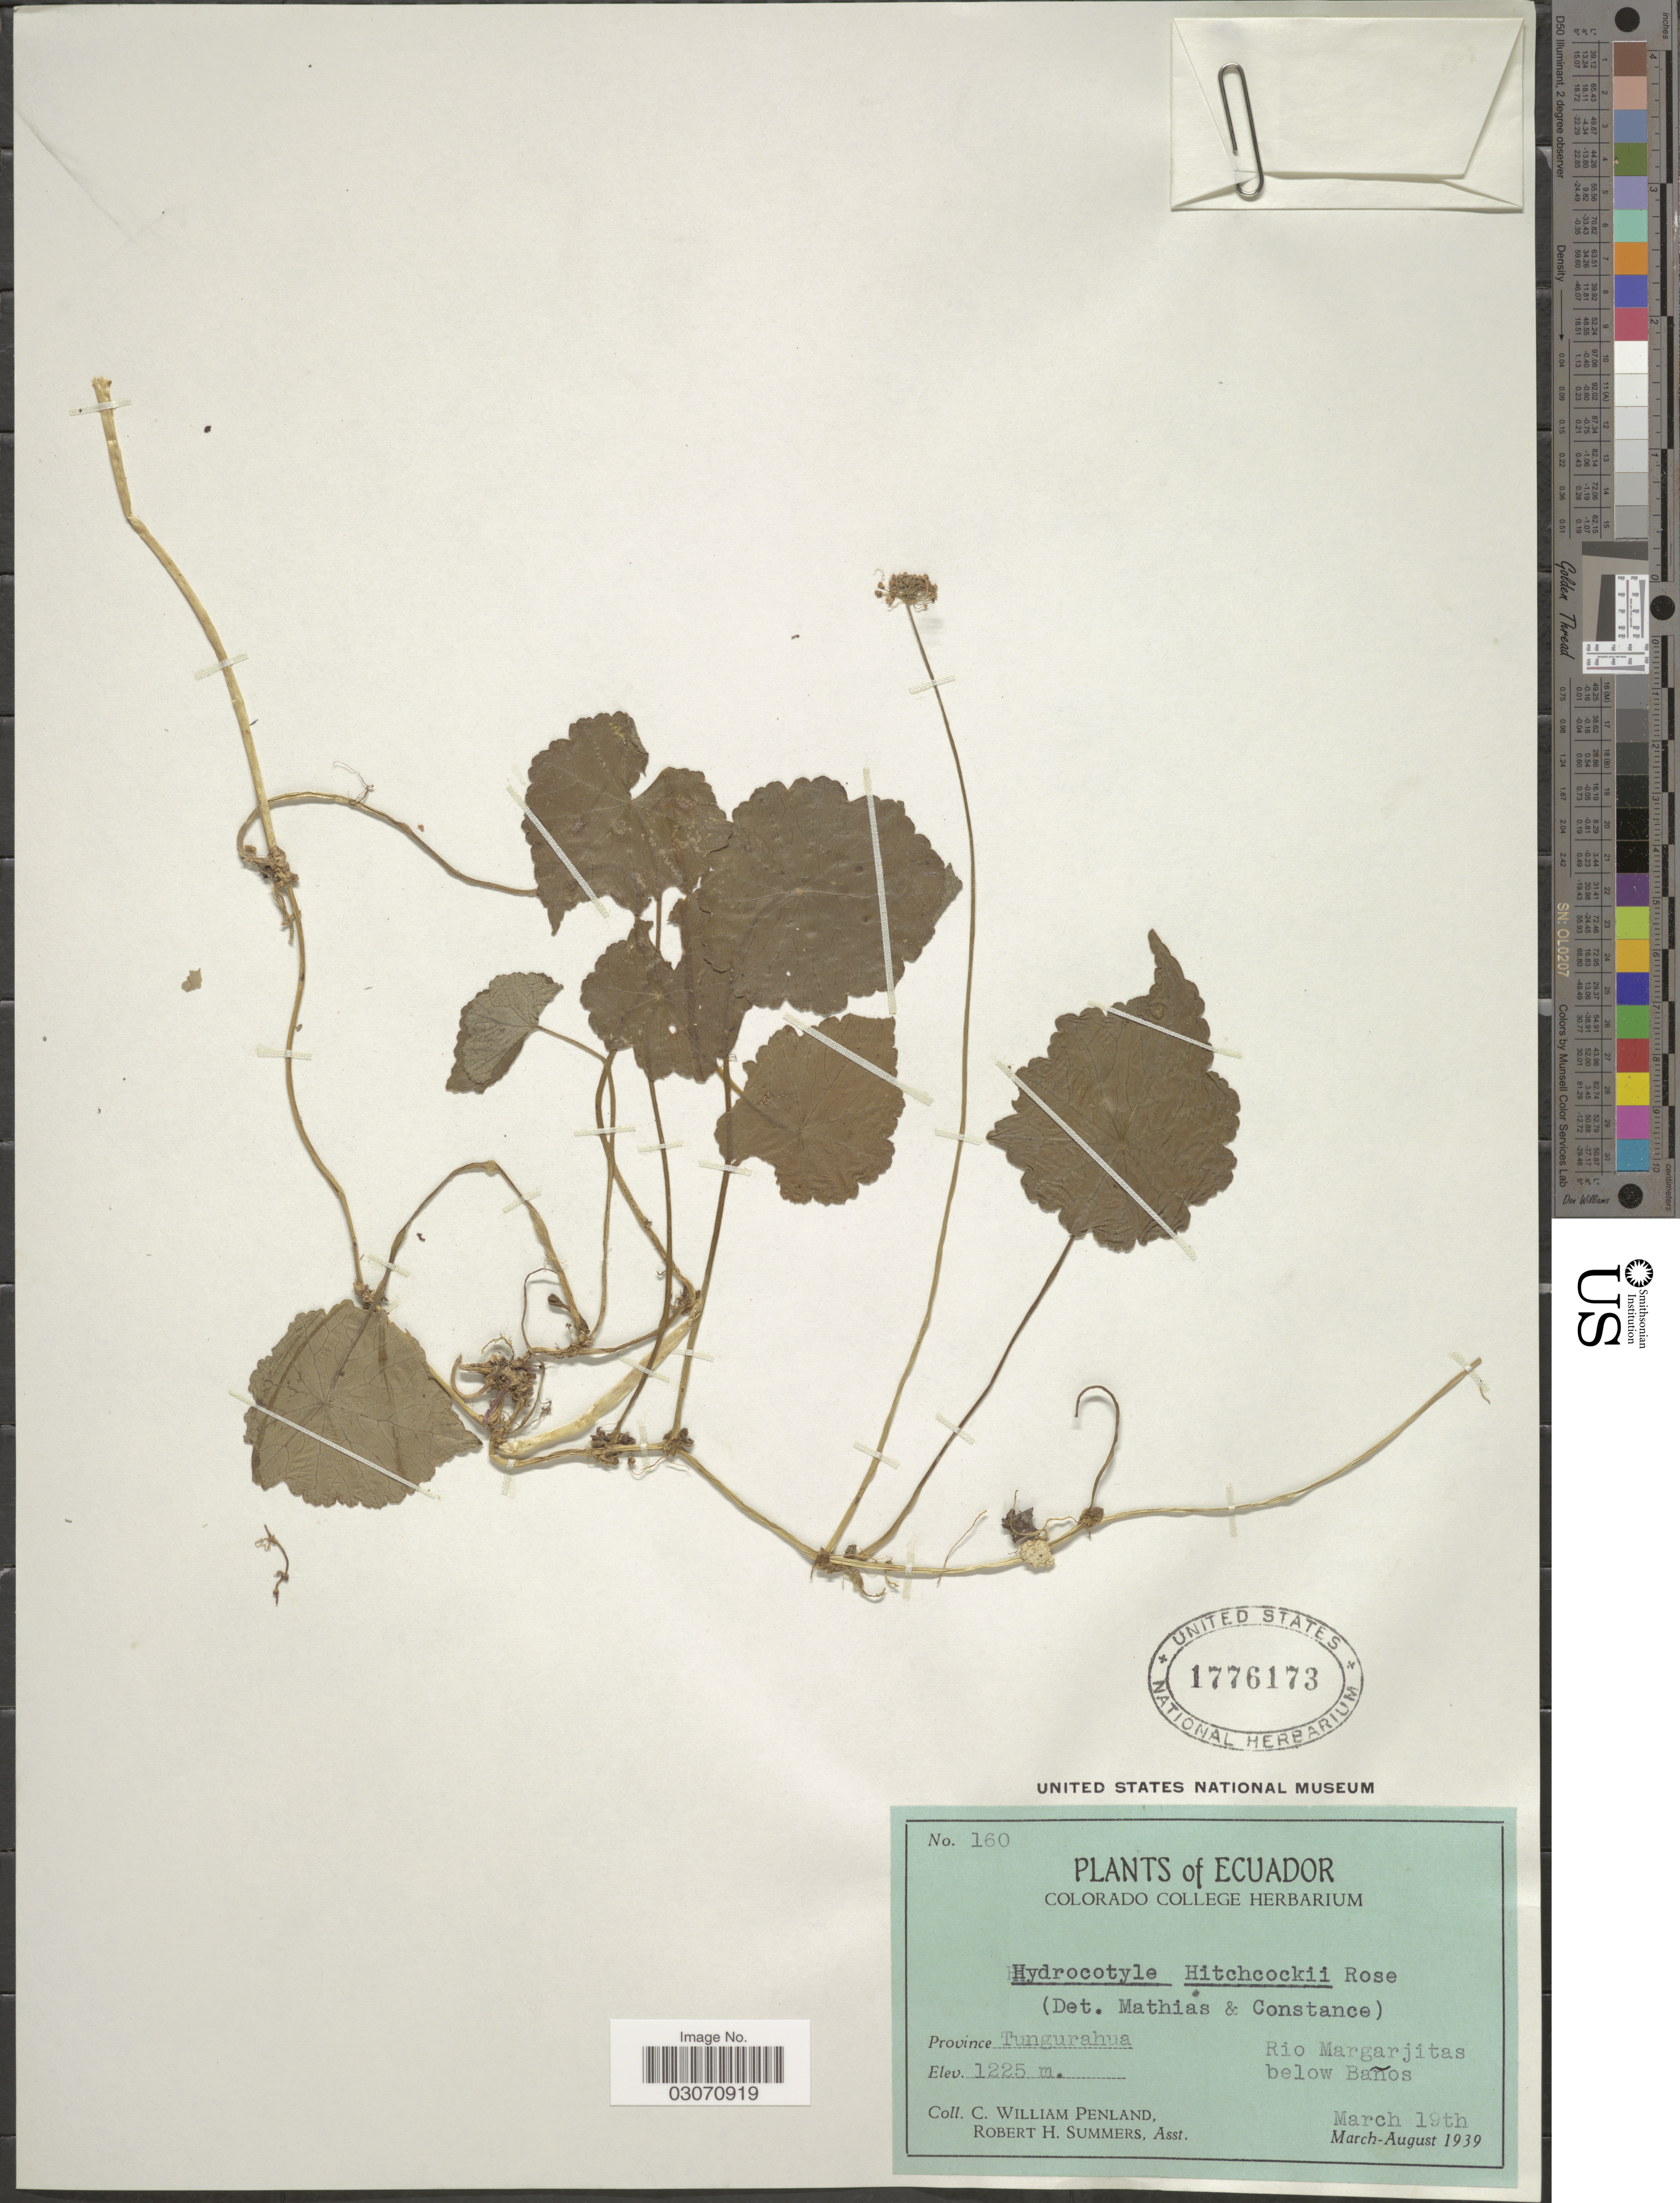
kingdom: Plantae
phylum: Tracheophyta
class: Magnoliopsida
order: Apiales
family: Araliaceae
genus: Hydrocotyle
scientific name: Hydrocotyle hitchcockii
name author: Rose ex Mathias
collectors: C. W. Penland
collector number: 160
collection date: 1939-03-19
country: Ecuador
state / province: Tungurahua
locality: Rio Margarjitas below Baños.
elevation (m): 1225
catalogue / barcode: US 1776173